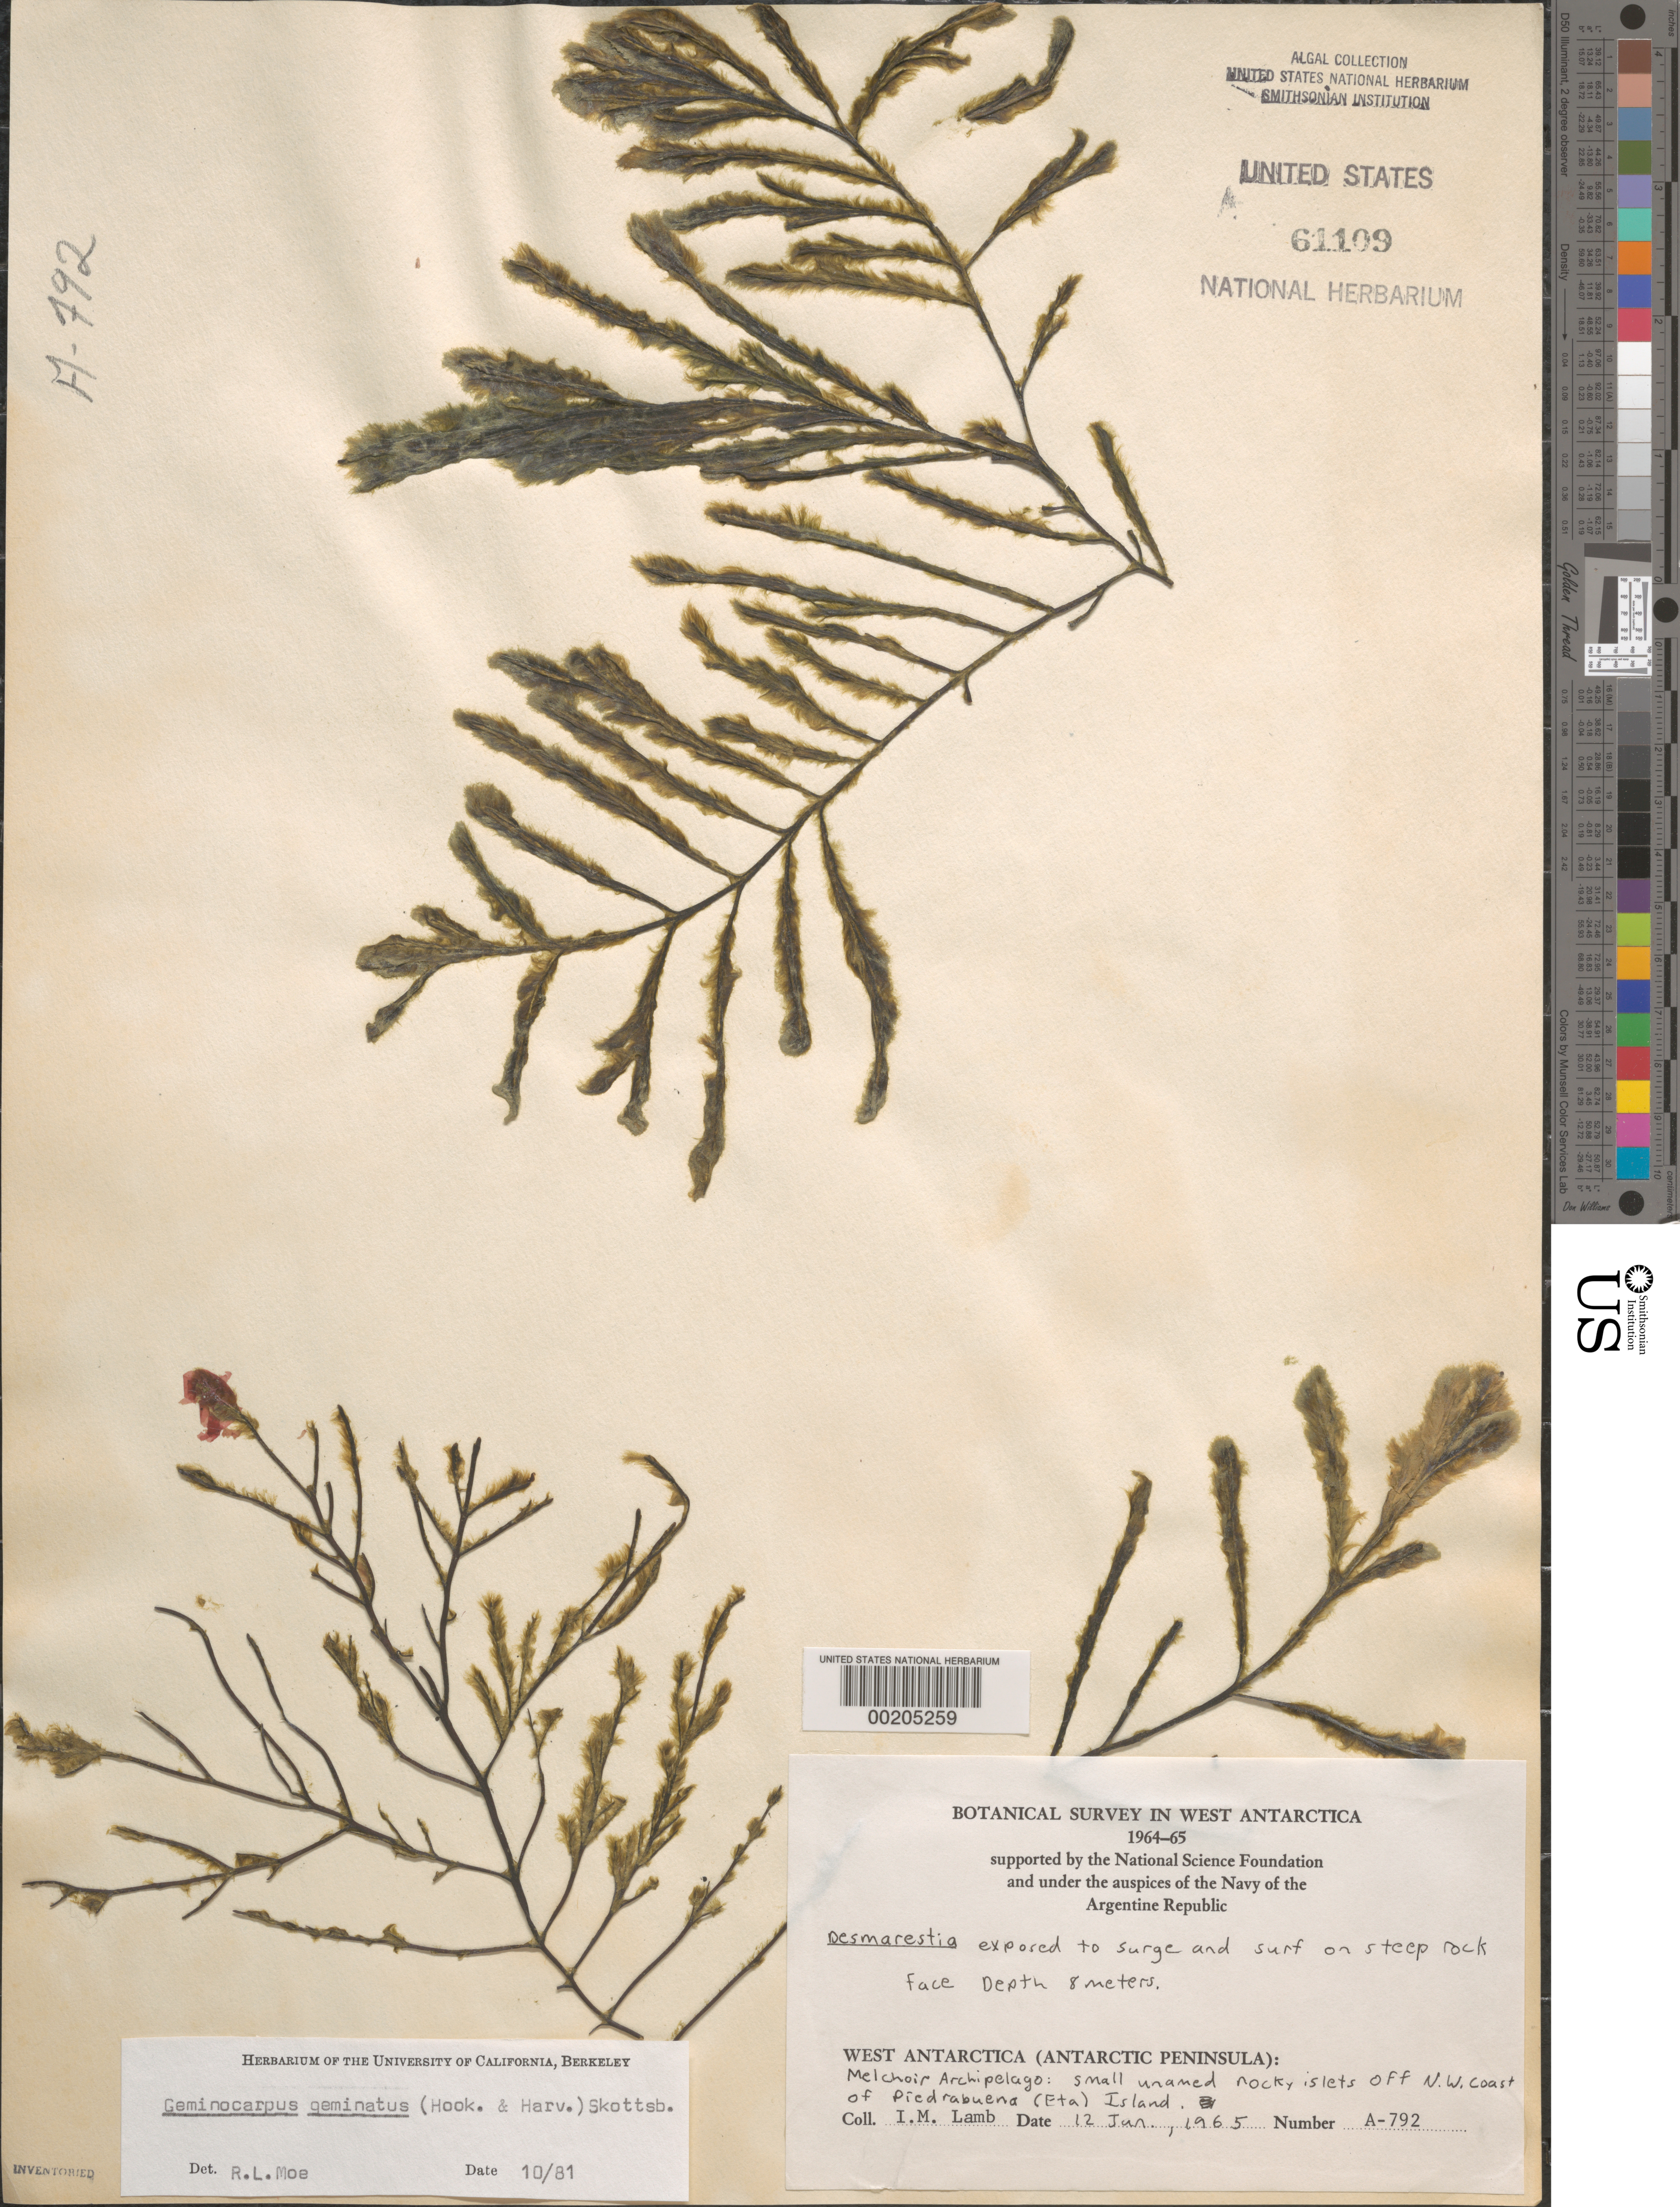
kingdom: Chromista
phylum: Ochrophyta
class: Phaeophyceae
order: Ectocarpales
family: Acinetosporaceae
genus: Geminocarpus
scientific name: Geminocarpus geminatus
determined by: Moe, R. L.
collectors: I. M. Lamb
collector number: A-792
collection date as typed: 12 Jan 1965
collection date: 1965-01-12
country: Antarctica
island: Melchior Islands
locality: Rocky Islets off Eta Island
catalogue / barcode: US 61109